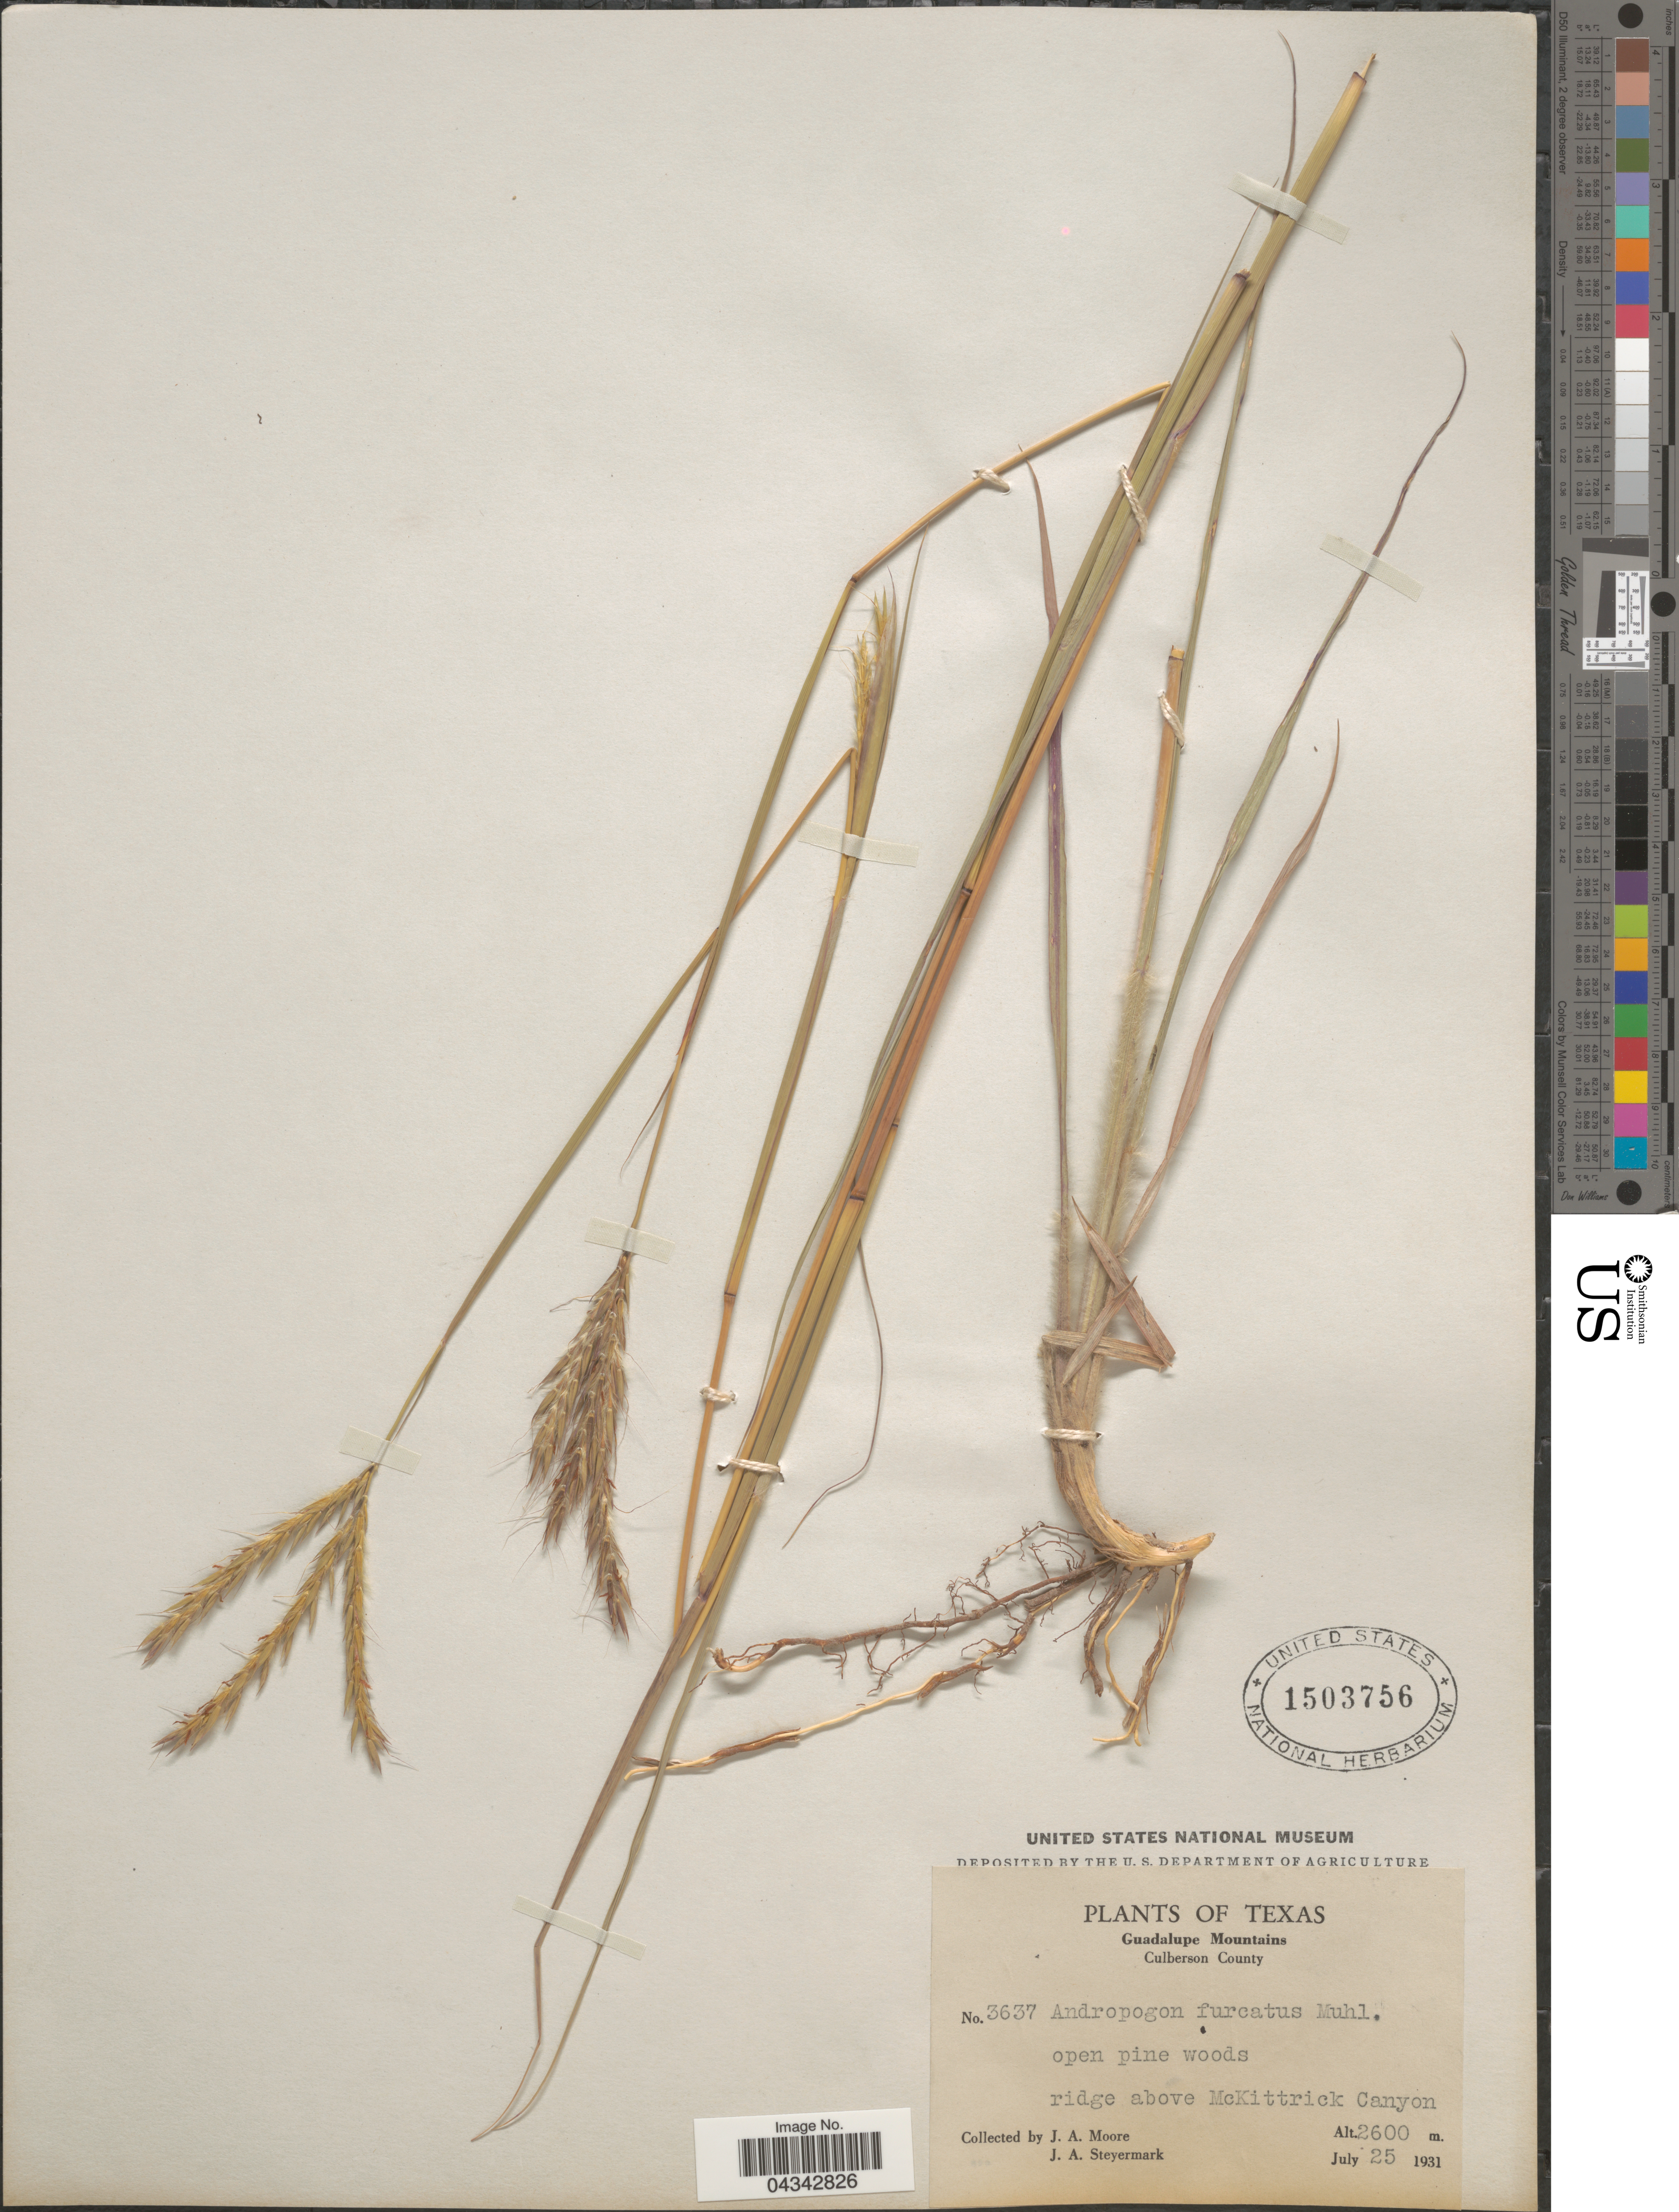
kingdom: Plantae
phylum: Tracheophyta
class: Liliopsida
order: Poales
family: Poaceae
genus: Andropogon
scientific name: Andropogon gerardii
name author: Vitman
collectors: J. A. Moore & J. Steyermark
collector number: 3637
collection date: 1931-07-25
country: United States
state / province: Texas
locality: Guadalupe Mountains. Culberson County. Ridge above McKittrick Canyon.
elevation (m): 2600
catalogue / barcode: US 1503756